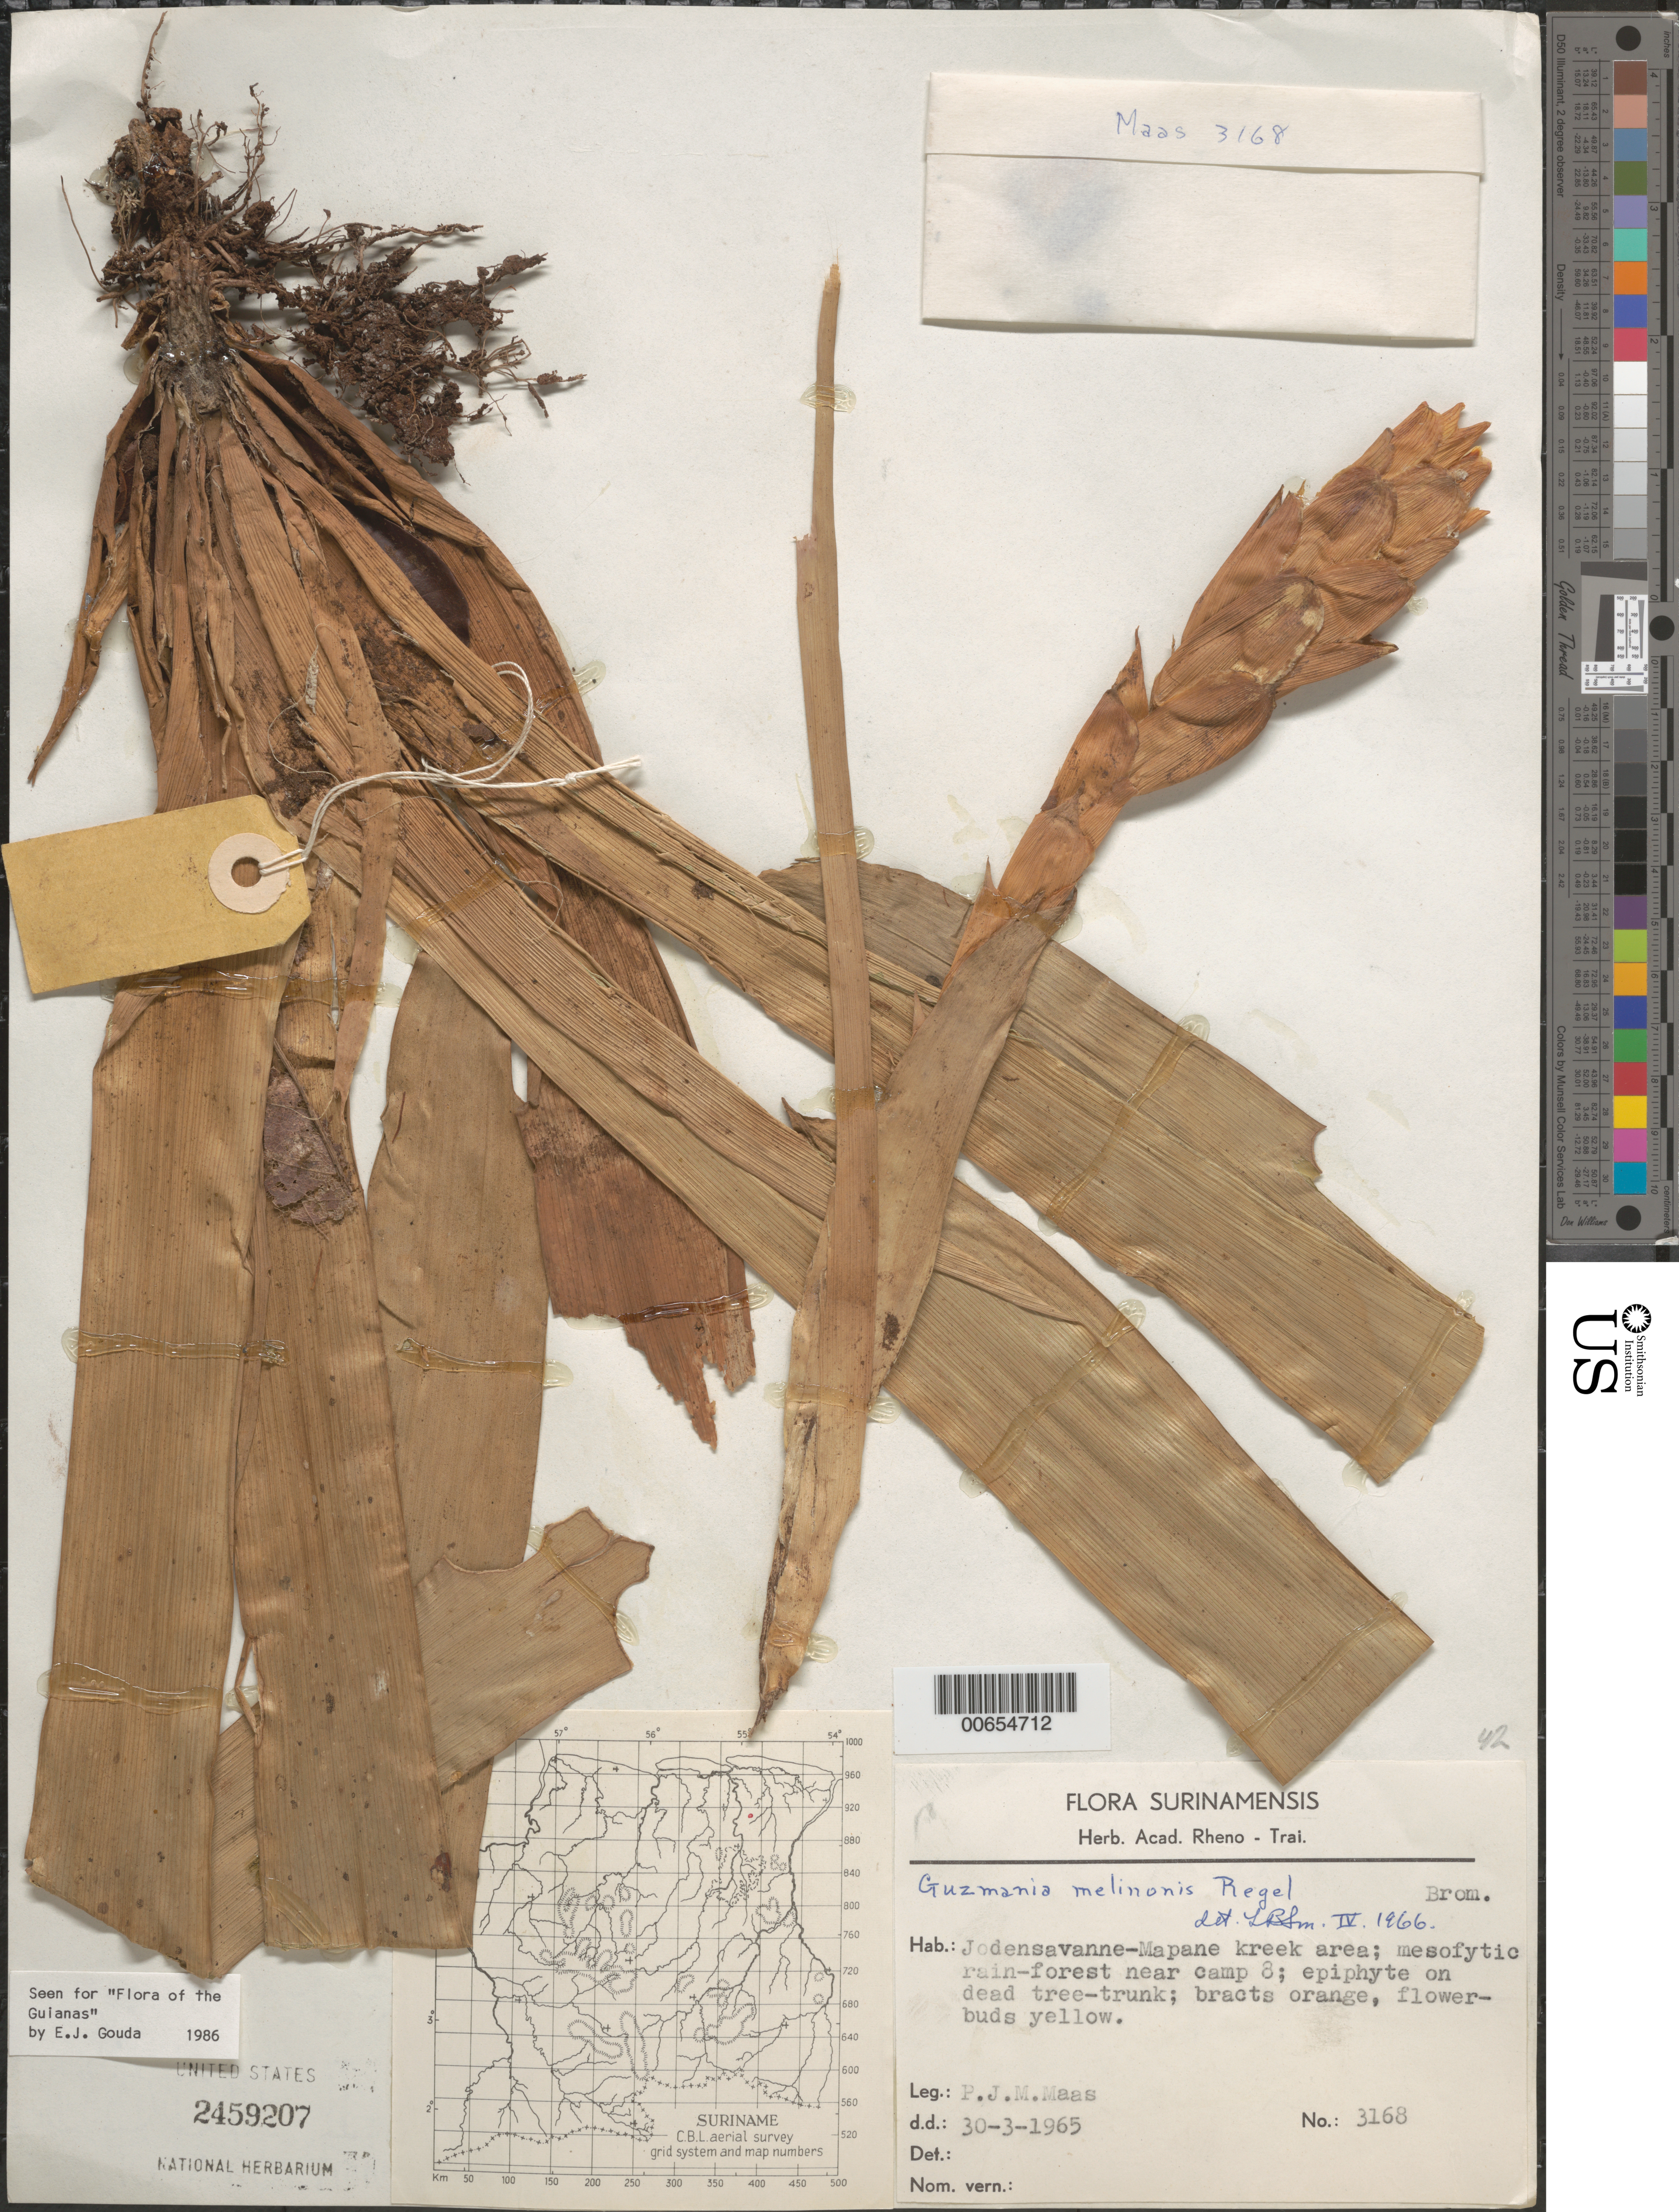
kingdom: Plantae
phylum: Tracheophyta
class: Liliopsida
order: Poales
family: Bromeliaceae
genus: Guzmania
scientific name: Guzmania melinonis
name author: Regel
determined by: Gouda, E. J.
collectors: P. Maas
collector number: LBB 3168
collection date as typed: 30-Mar-65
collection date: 1965-03-30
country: Suriname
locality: Jodensavanne-Mapane kreek area, Kamp 8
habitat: Mesophytic rain forest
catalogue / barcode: US 2459207